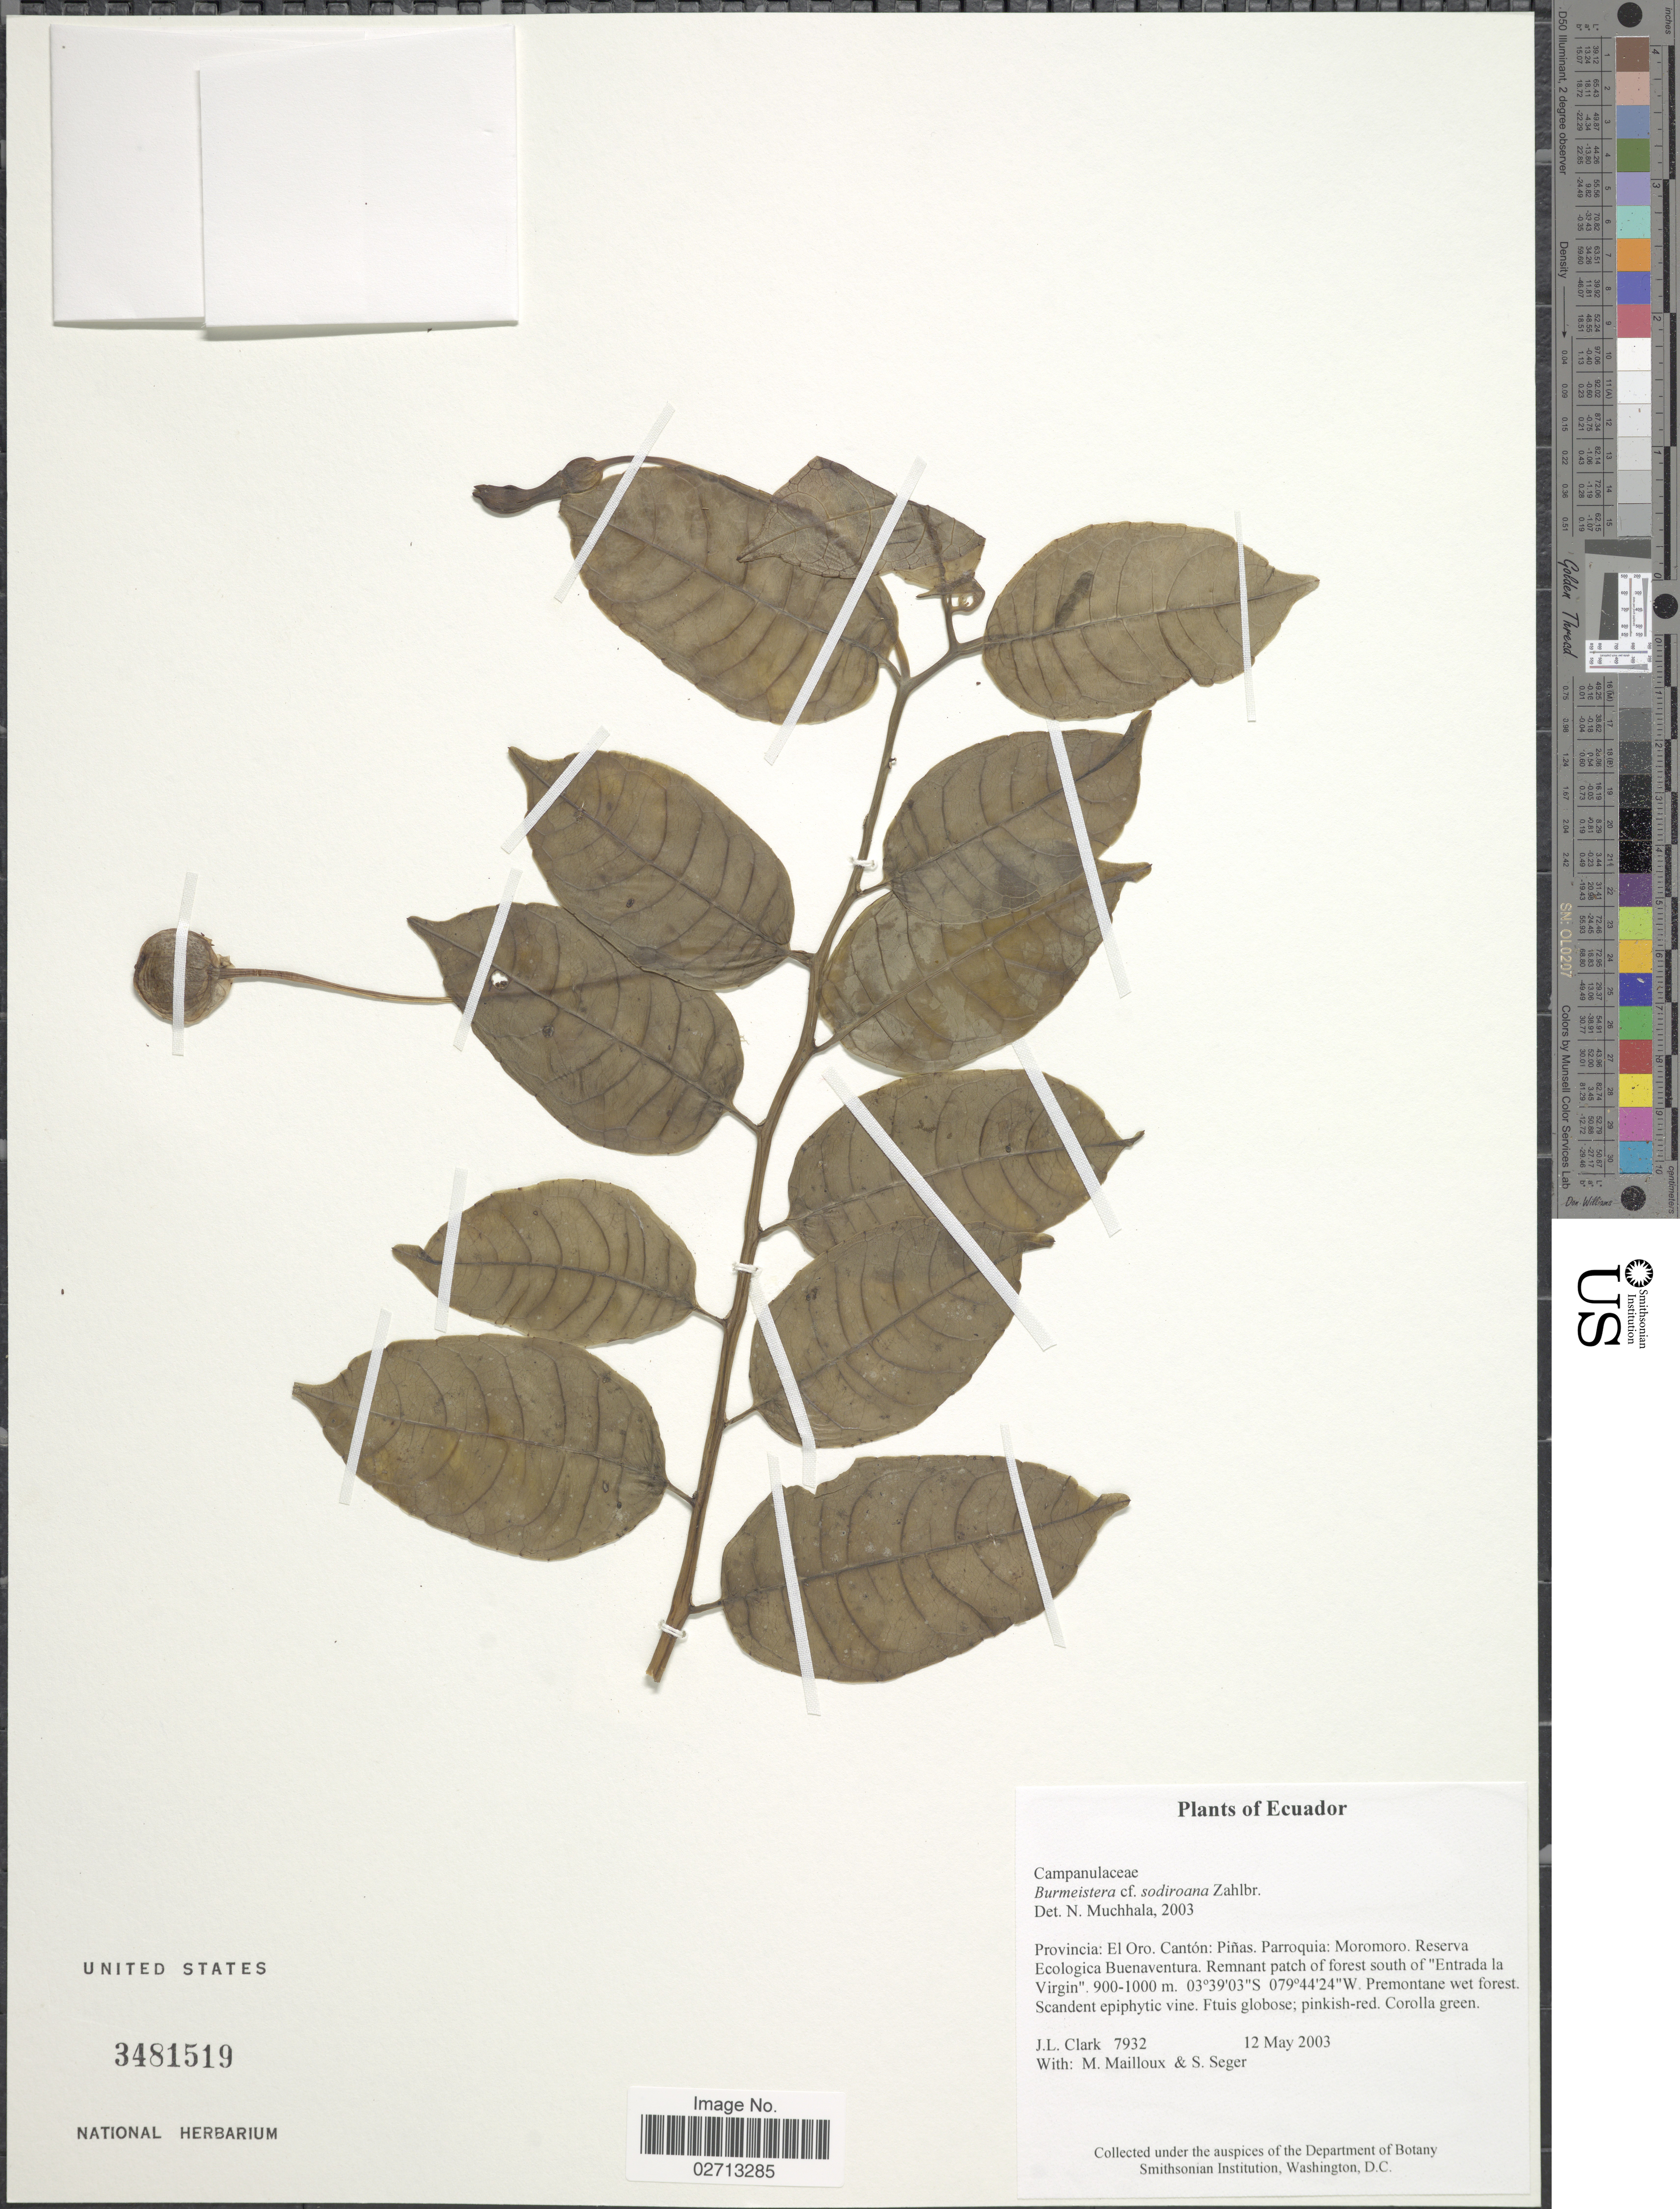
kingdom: Plantae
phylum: Tracheophyta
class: Magnoliopsida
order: Asterales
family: Campanulaceae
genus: Burmeistera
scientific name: Burmeistera sodiroana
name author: Zahlbr.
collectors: J. L. Clark, M. Mailloux & S. Seger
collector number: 7932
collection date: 2003-05-12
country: Ecuador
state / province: El Oro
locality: Cantón: Piñas. Parroquia: Moromoro. Reserva Ecologica Buenaventura.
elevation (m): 900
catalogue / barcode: US 3481519